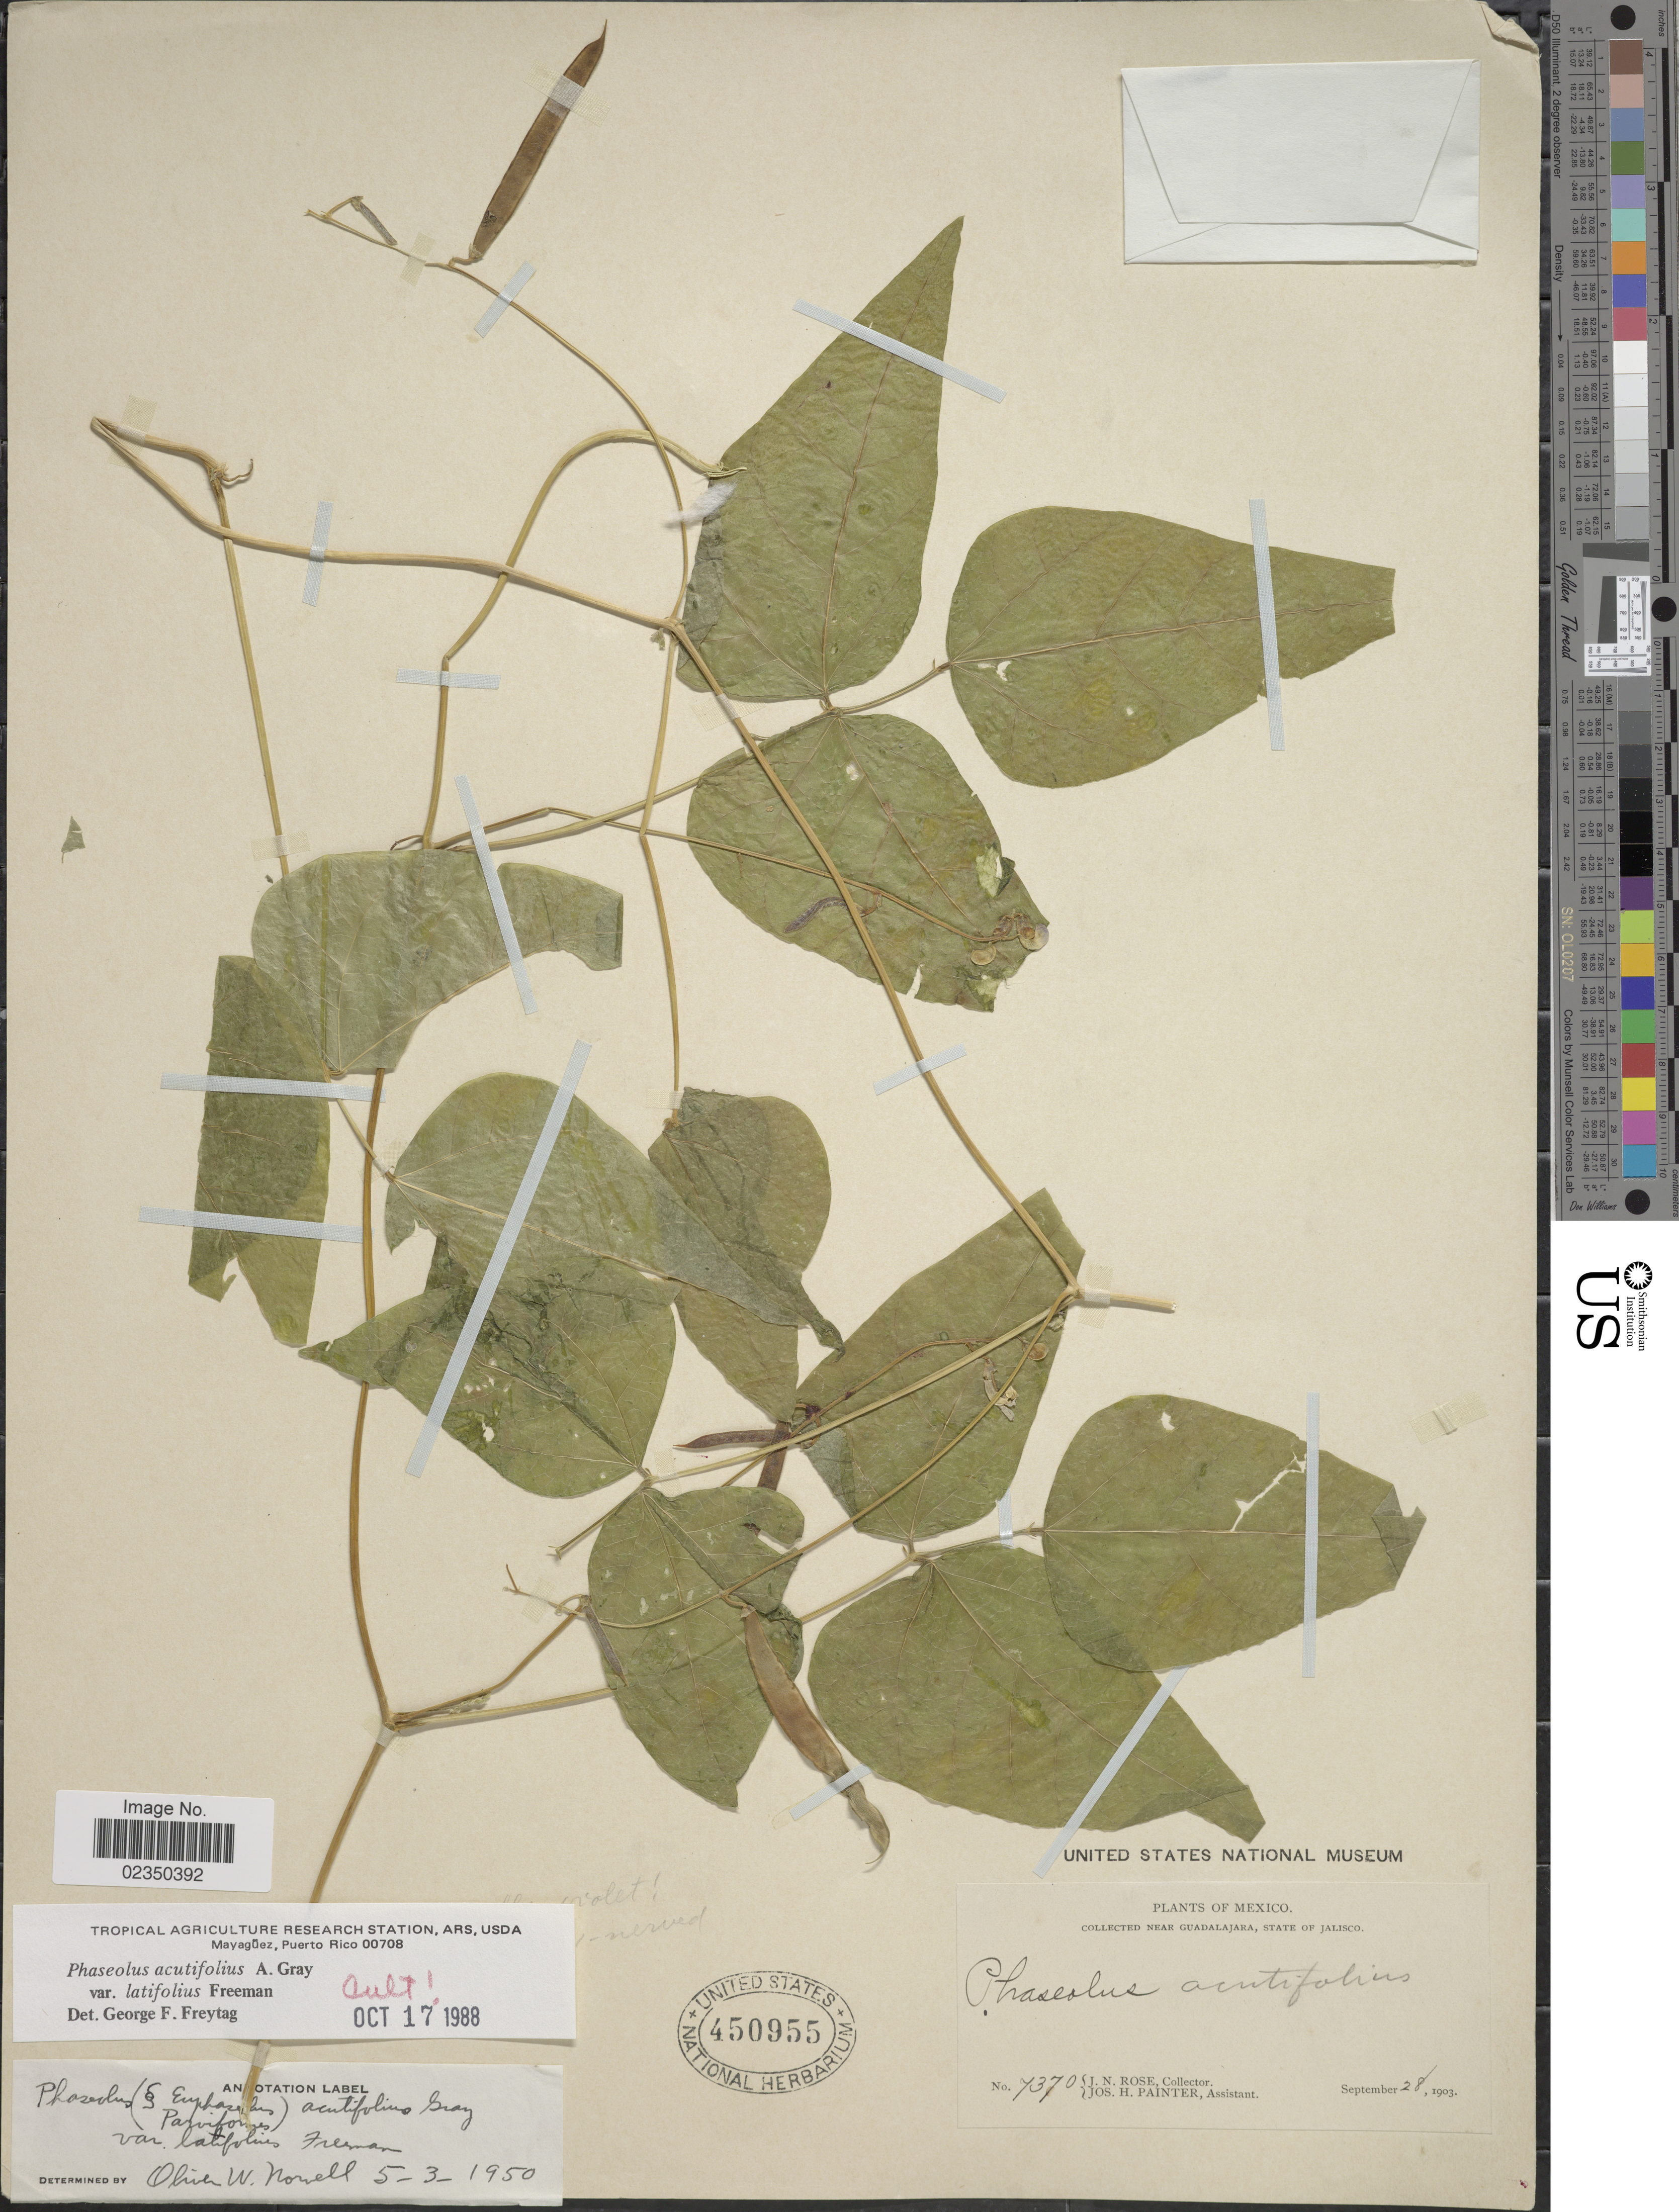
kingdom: Plantae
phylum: Tracheophyta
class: Magnoliopsida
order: Fabales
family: Fabaceae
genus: Phaseolus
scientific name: Phaseolus acutifolius var. latifolius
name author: G. F. Freeman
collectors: J. N. Rose & J. H. Painter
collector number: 7370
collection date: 1903-09-28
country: Mexico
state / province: Jalisco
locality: Near Guadalajara.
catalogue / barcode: US 450955